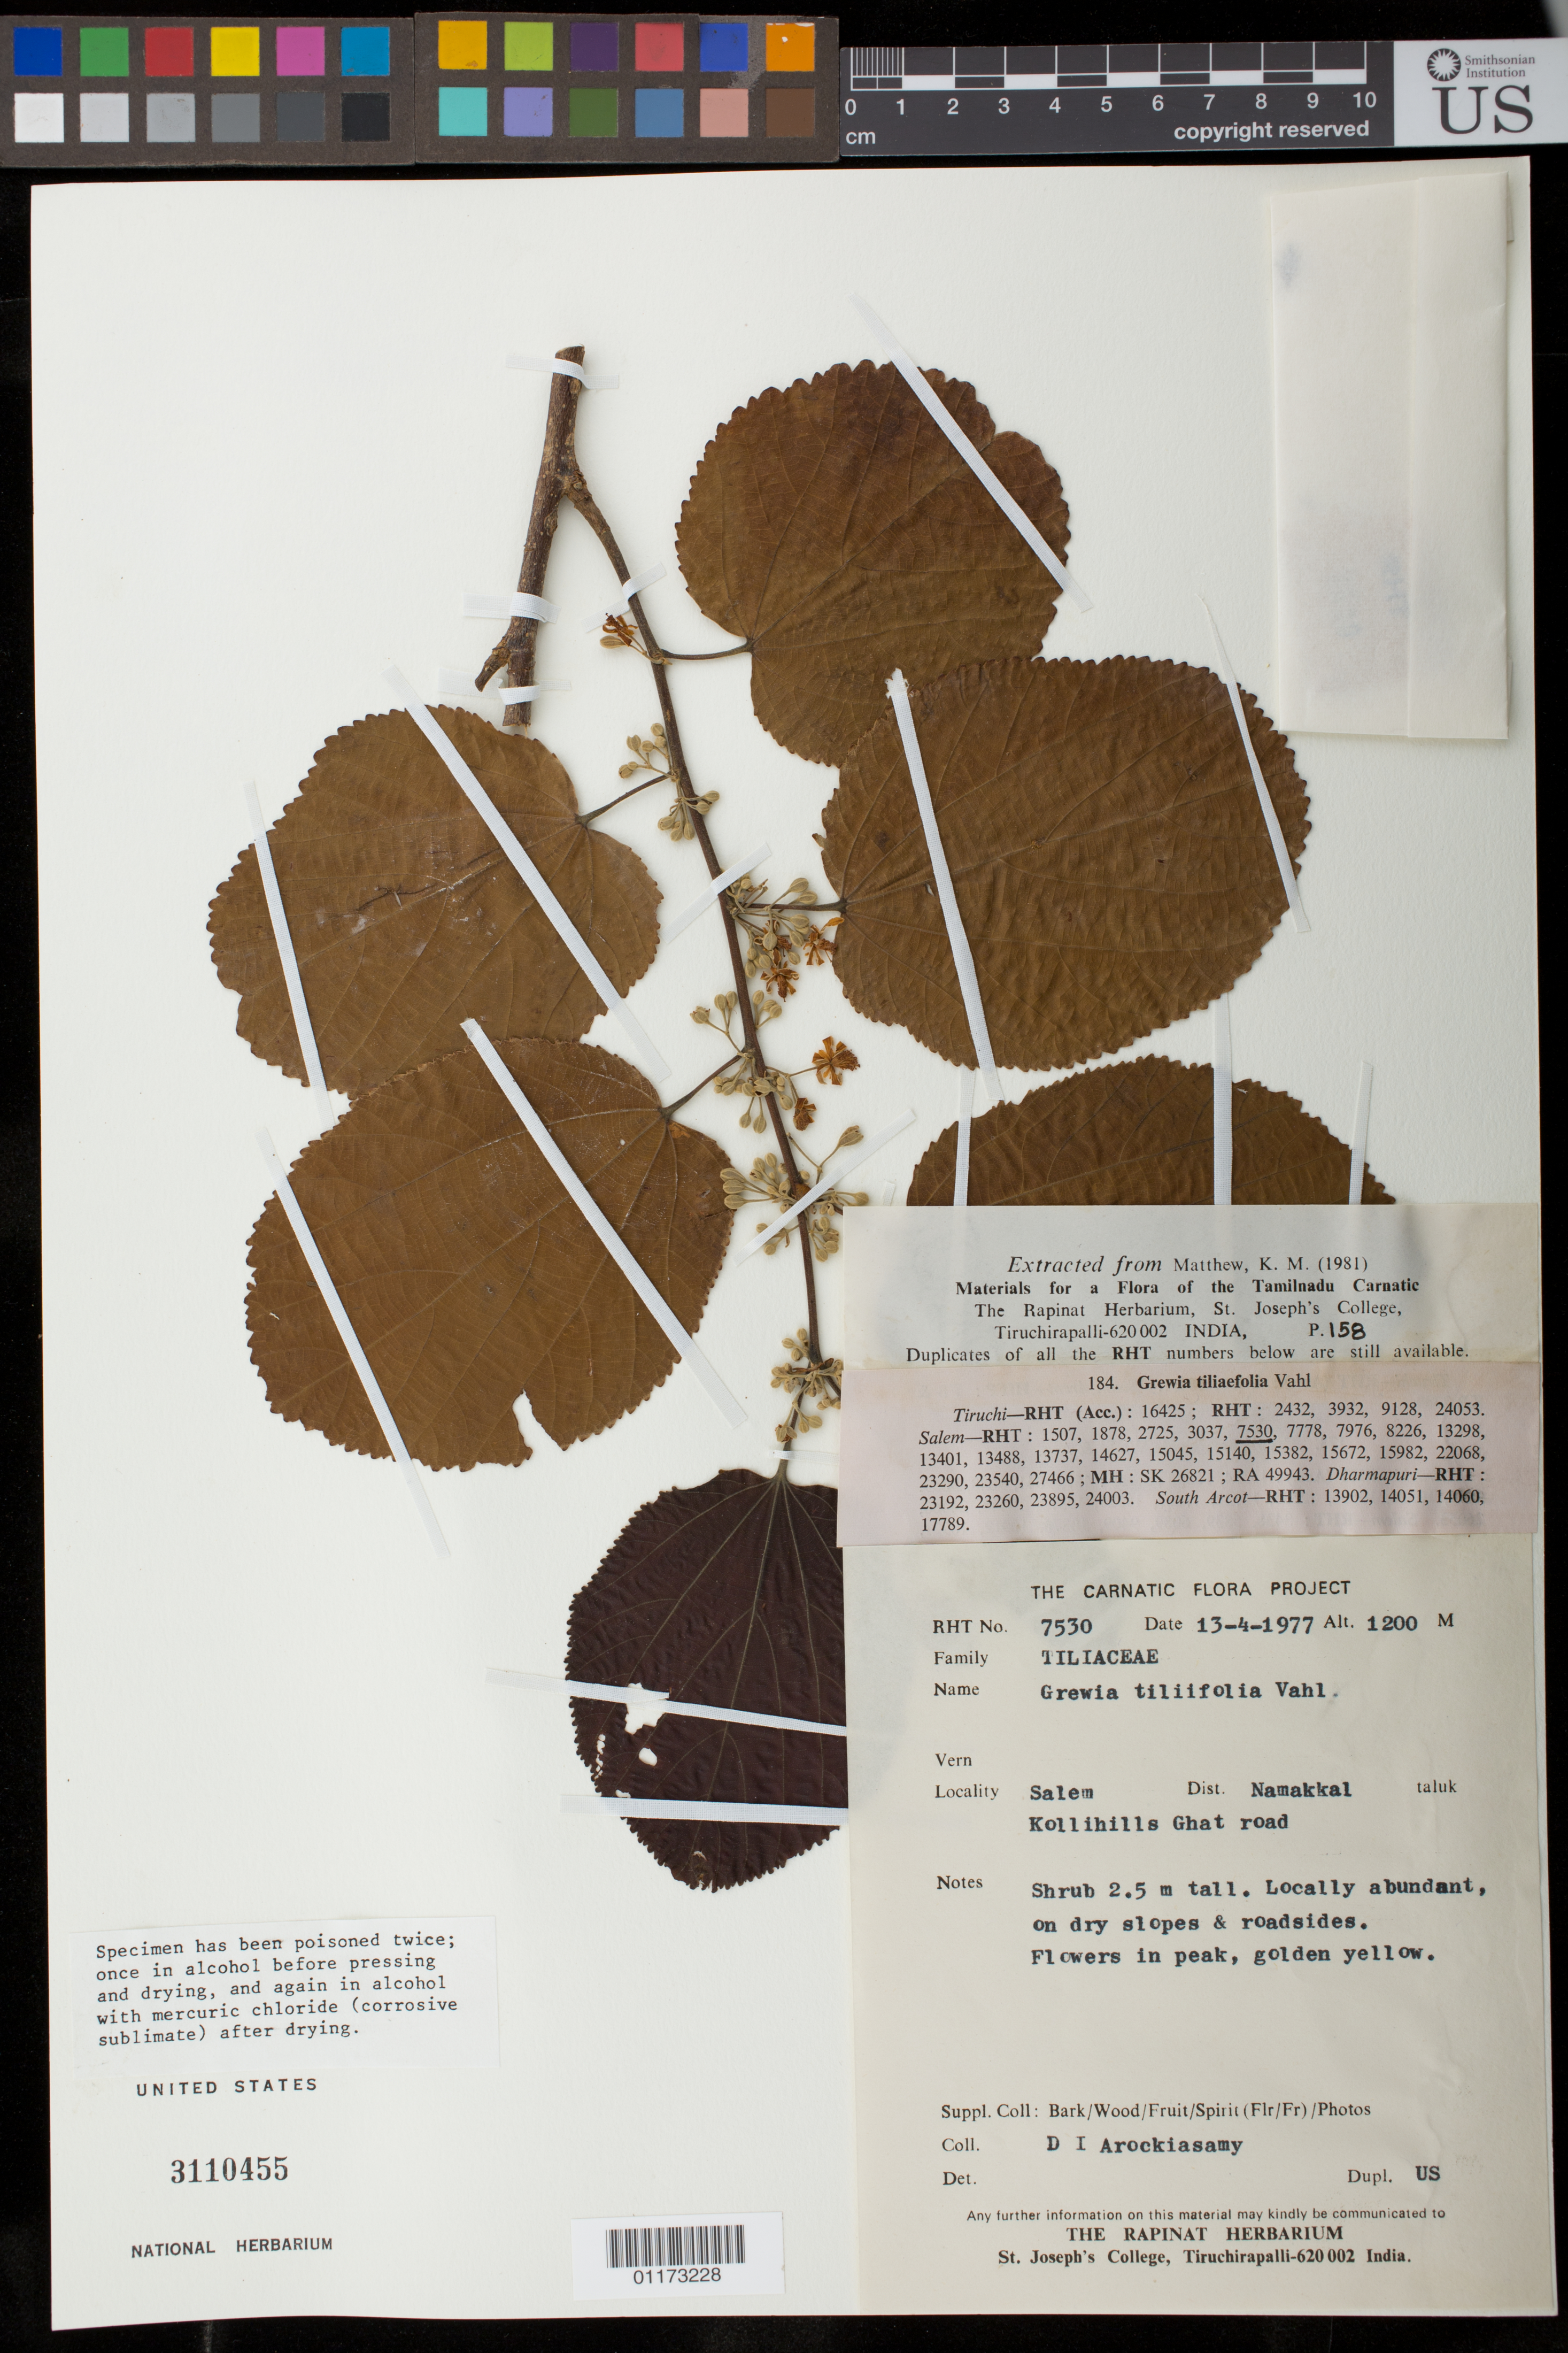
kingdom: Plantae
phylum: Tracheophyta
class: Magnoliopsida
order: Malvales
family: Malvaceae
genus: Grewia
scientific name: Grewia tiliifolia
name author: Vahl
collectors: D. Arockiasamy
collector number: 7530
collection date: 1977-04-13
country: India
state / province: Tamil Nadu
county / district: Salem District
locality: Namakkal taluk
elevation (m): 1200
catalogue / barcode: US 3110455